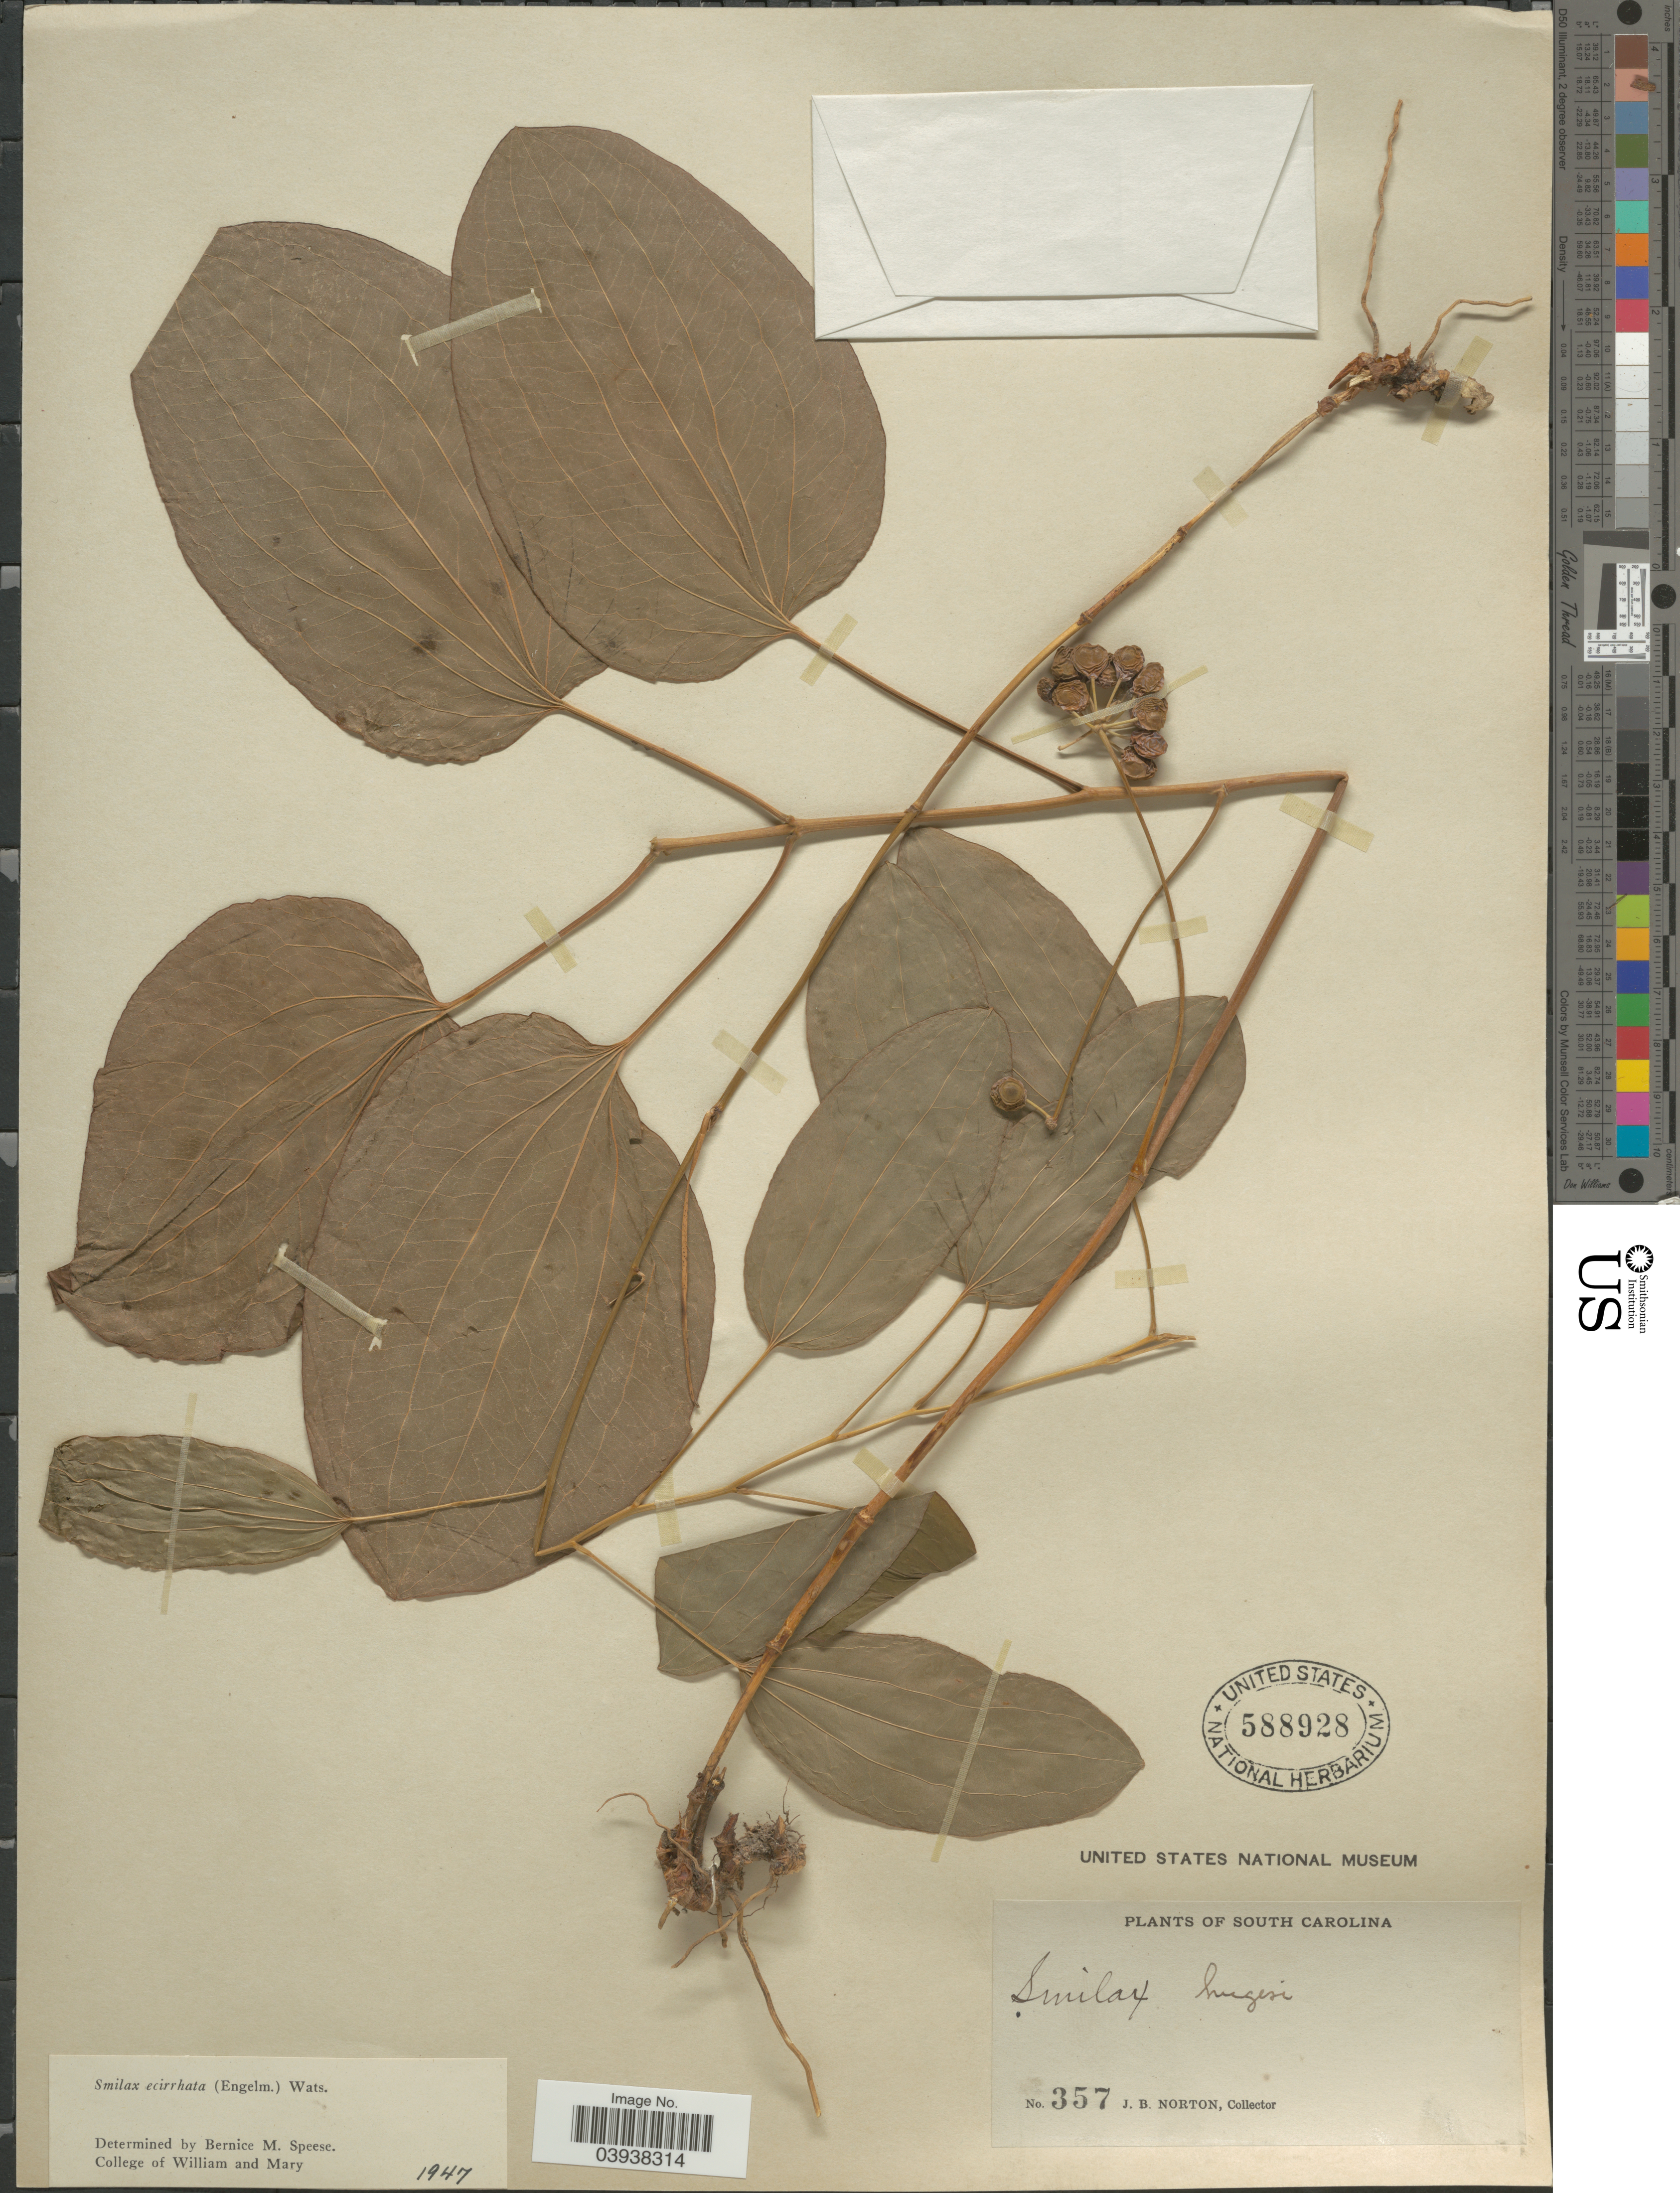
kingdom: Plantae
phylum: Tracheophyta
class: Liliopsida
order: Liliales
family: Smilacaceae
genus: Smilax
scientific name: Smilax ecirrhata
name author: (Engelm. ex Kunth) S. Watson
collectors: J. B. Norton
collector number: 357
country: United States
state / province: South Carolina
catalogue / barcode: US 588928